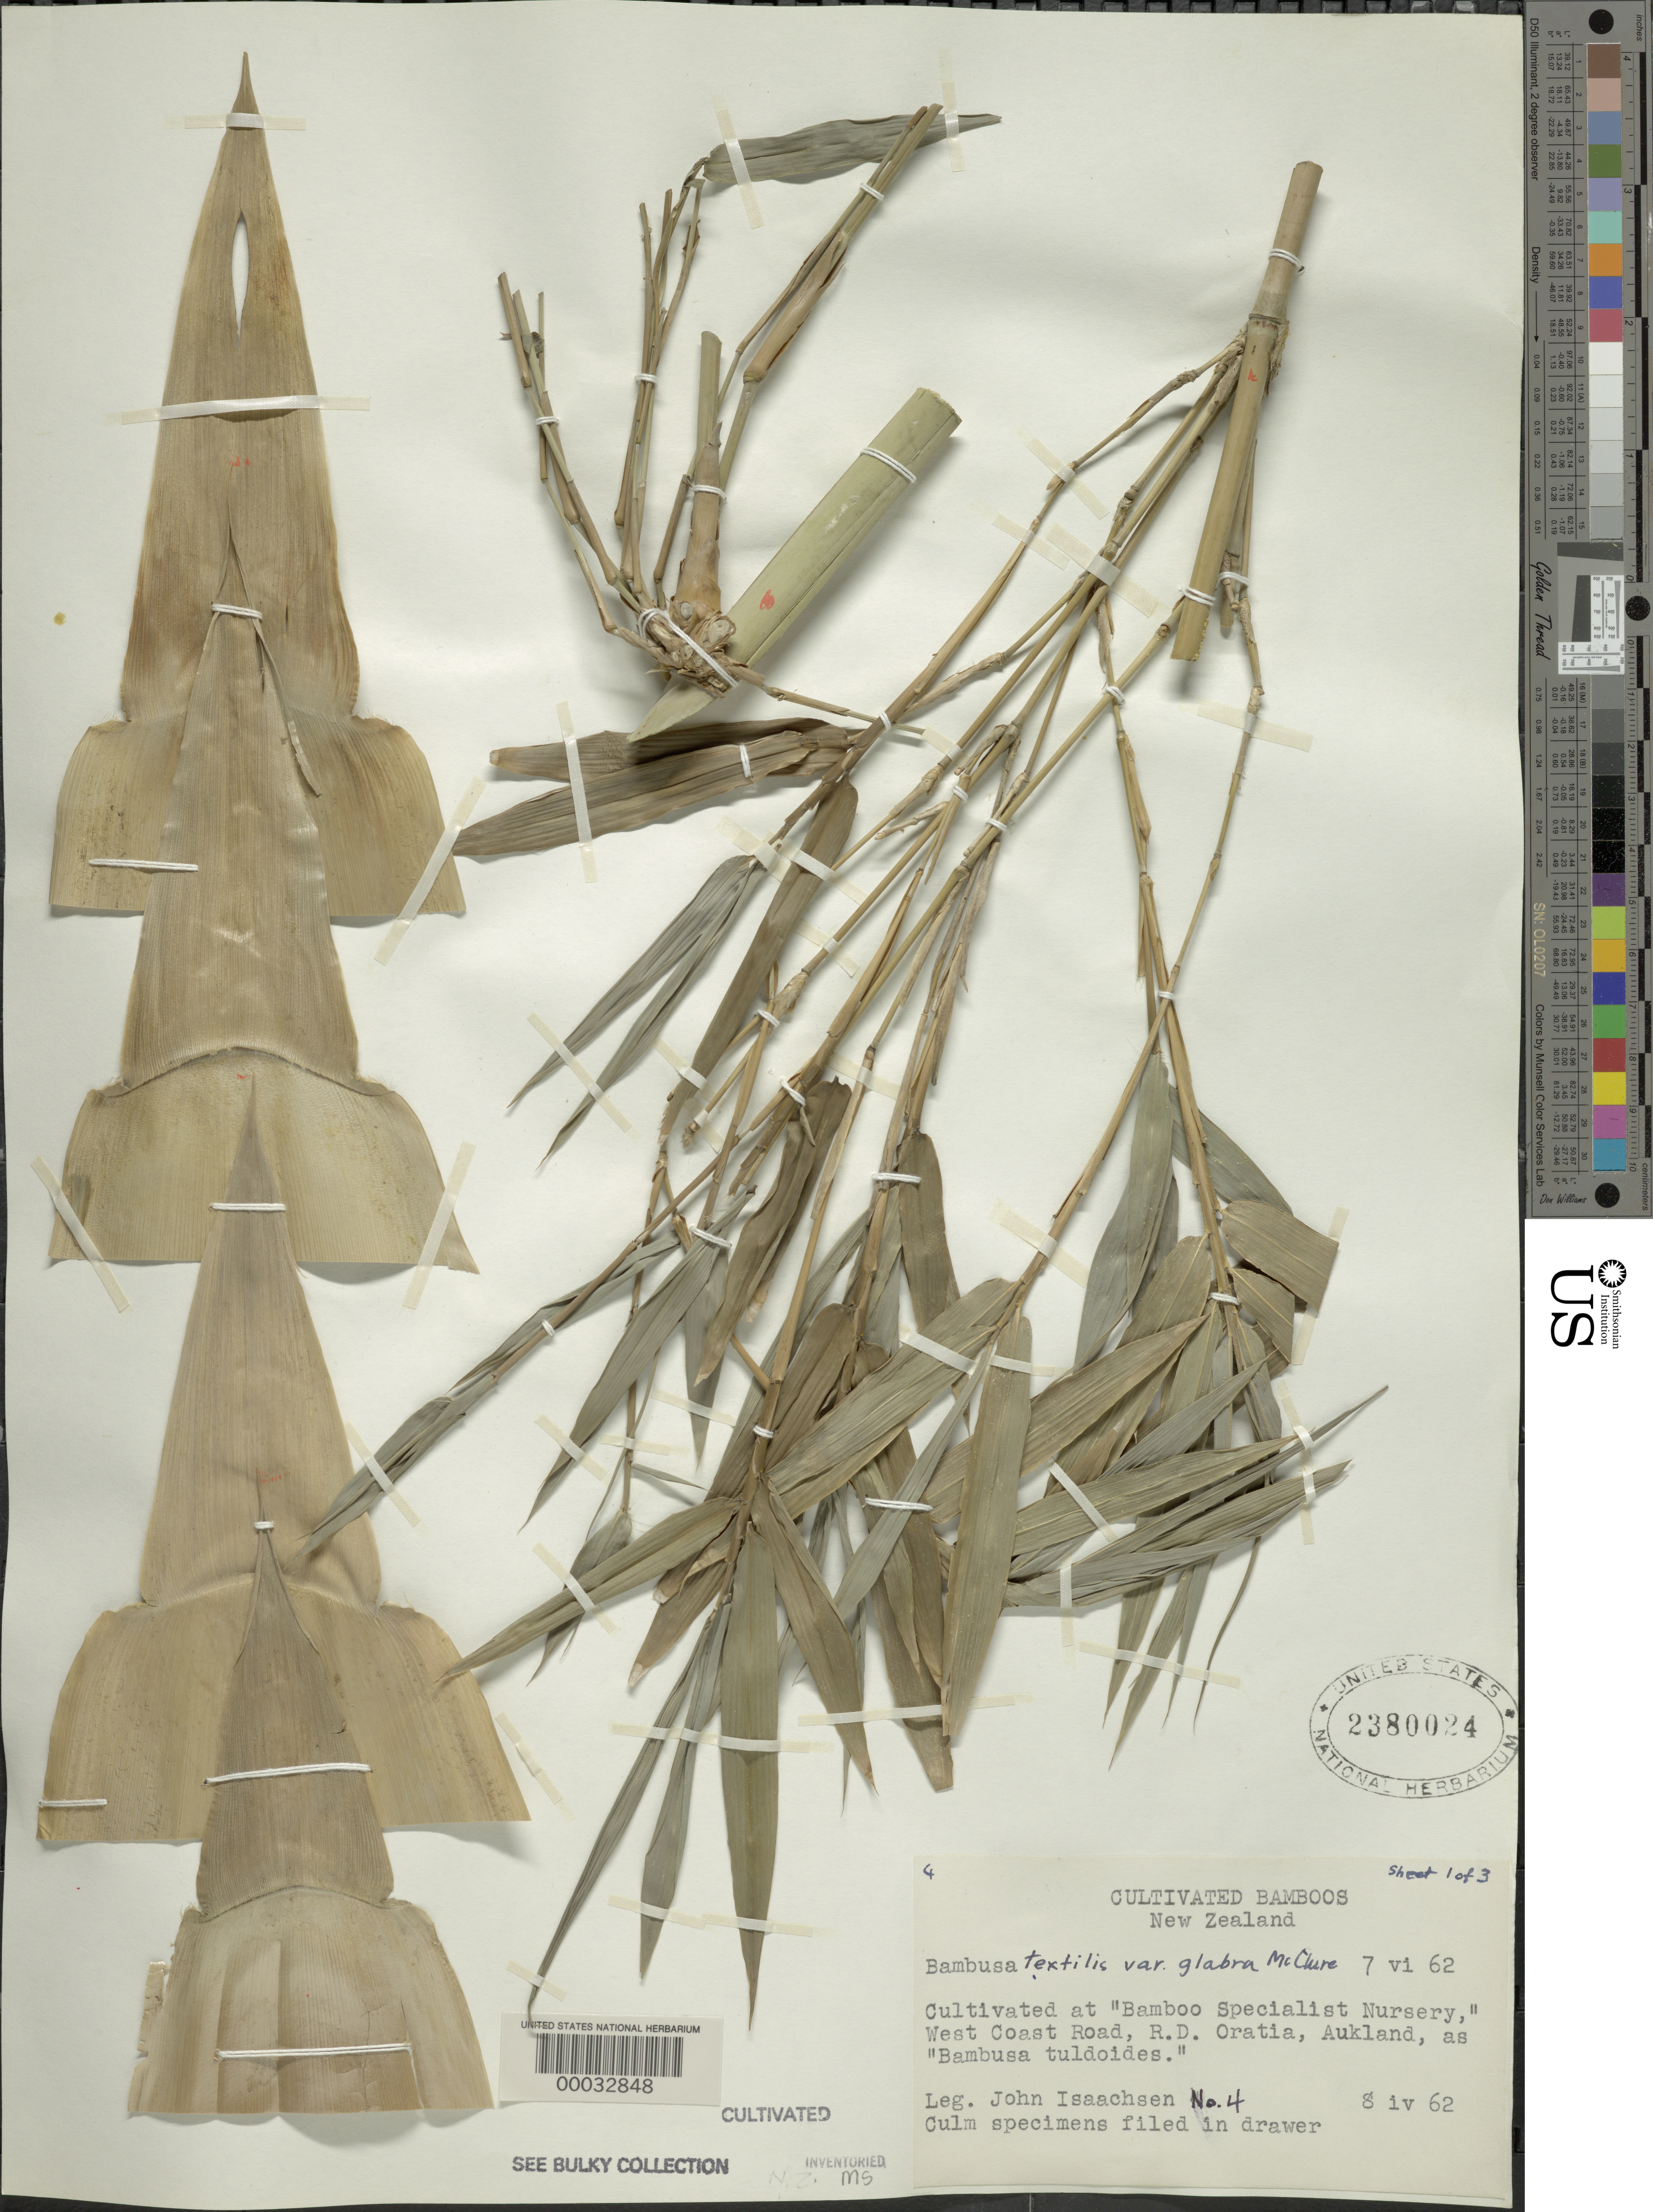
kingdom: Plantae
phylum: Tracheophyta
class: Liliopsida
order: Poales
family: Poaceae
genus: Bambusa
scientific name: Bambusa textilis var. glabra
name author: McClure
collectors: J. Isaachsen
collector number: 4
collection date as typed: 08 Apr 1962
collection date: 1962-04-08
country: New Zealand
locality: Aukland, oratia, bamboo specialist nursery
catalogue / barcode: US 2380024